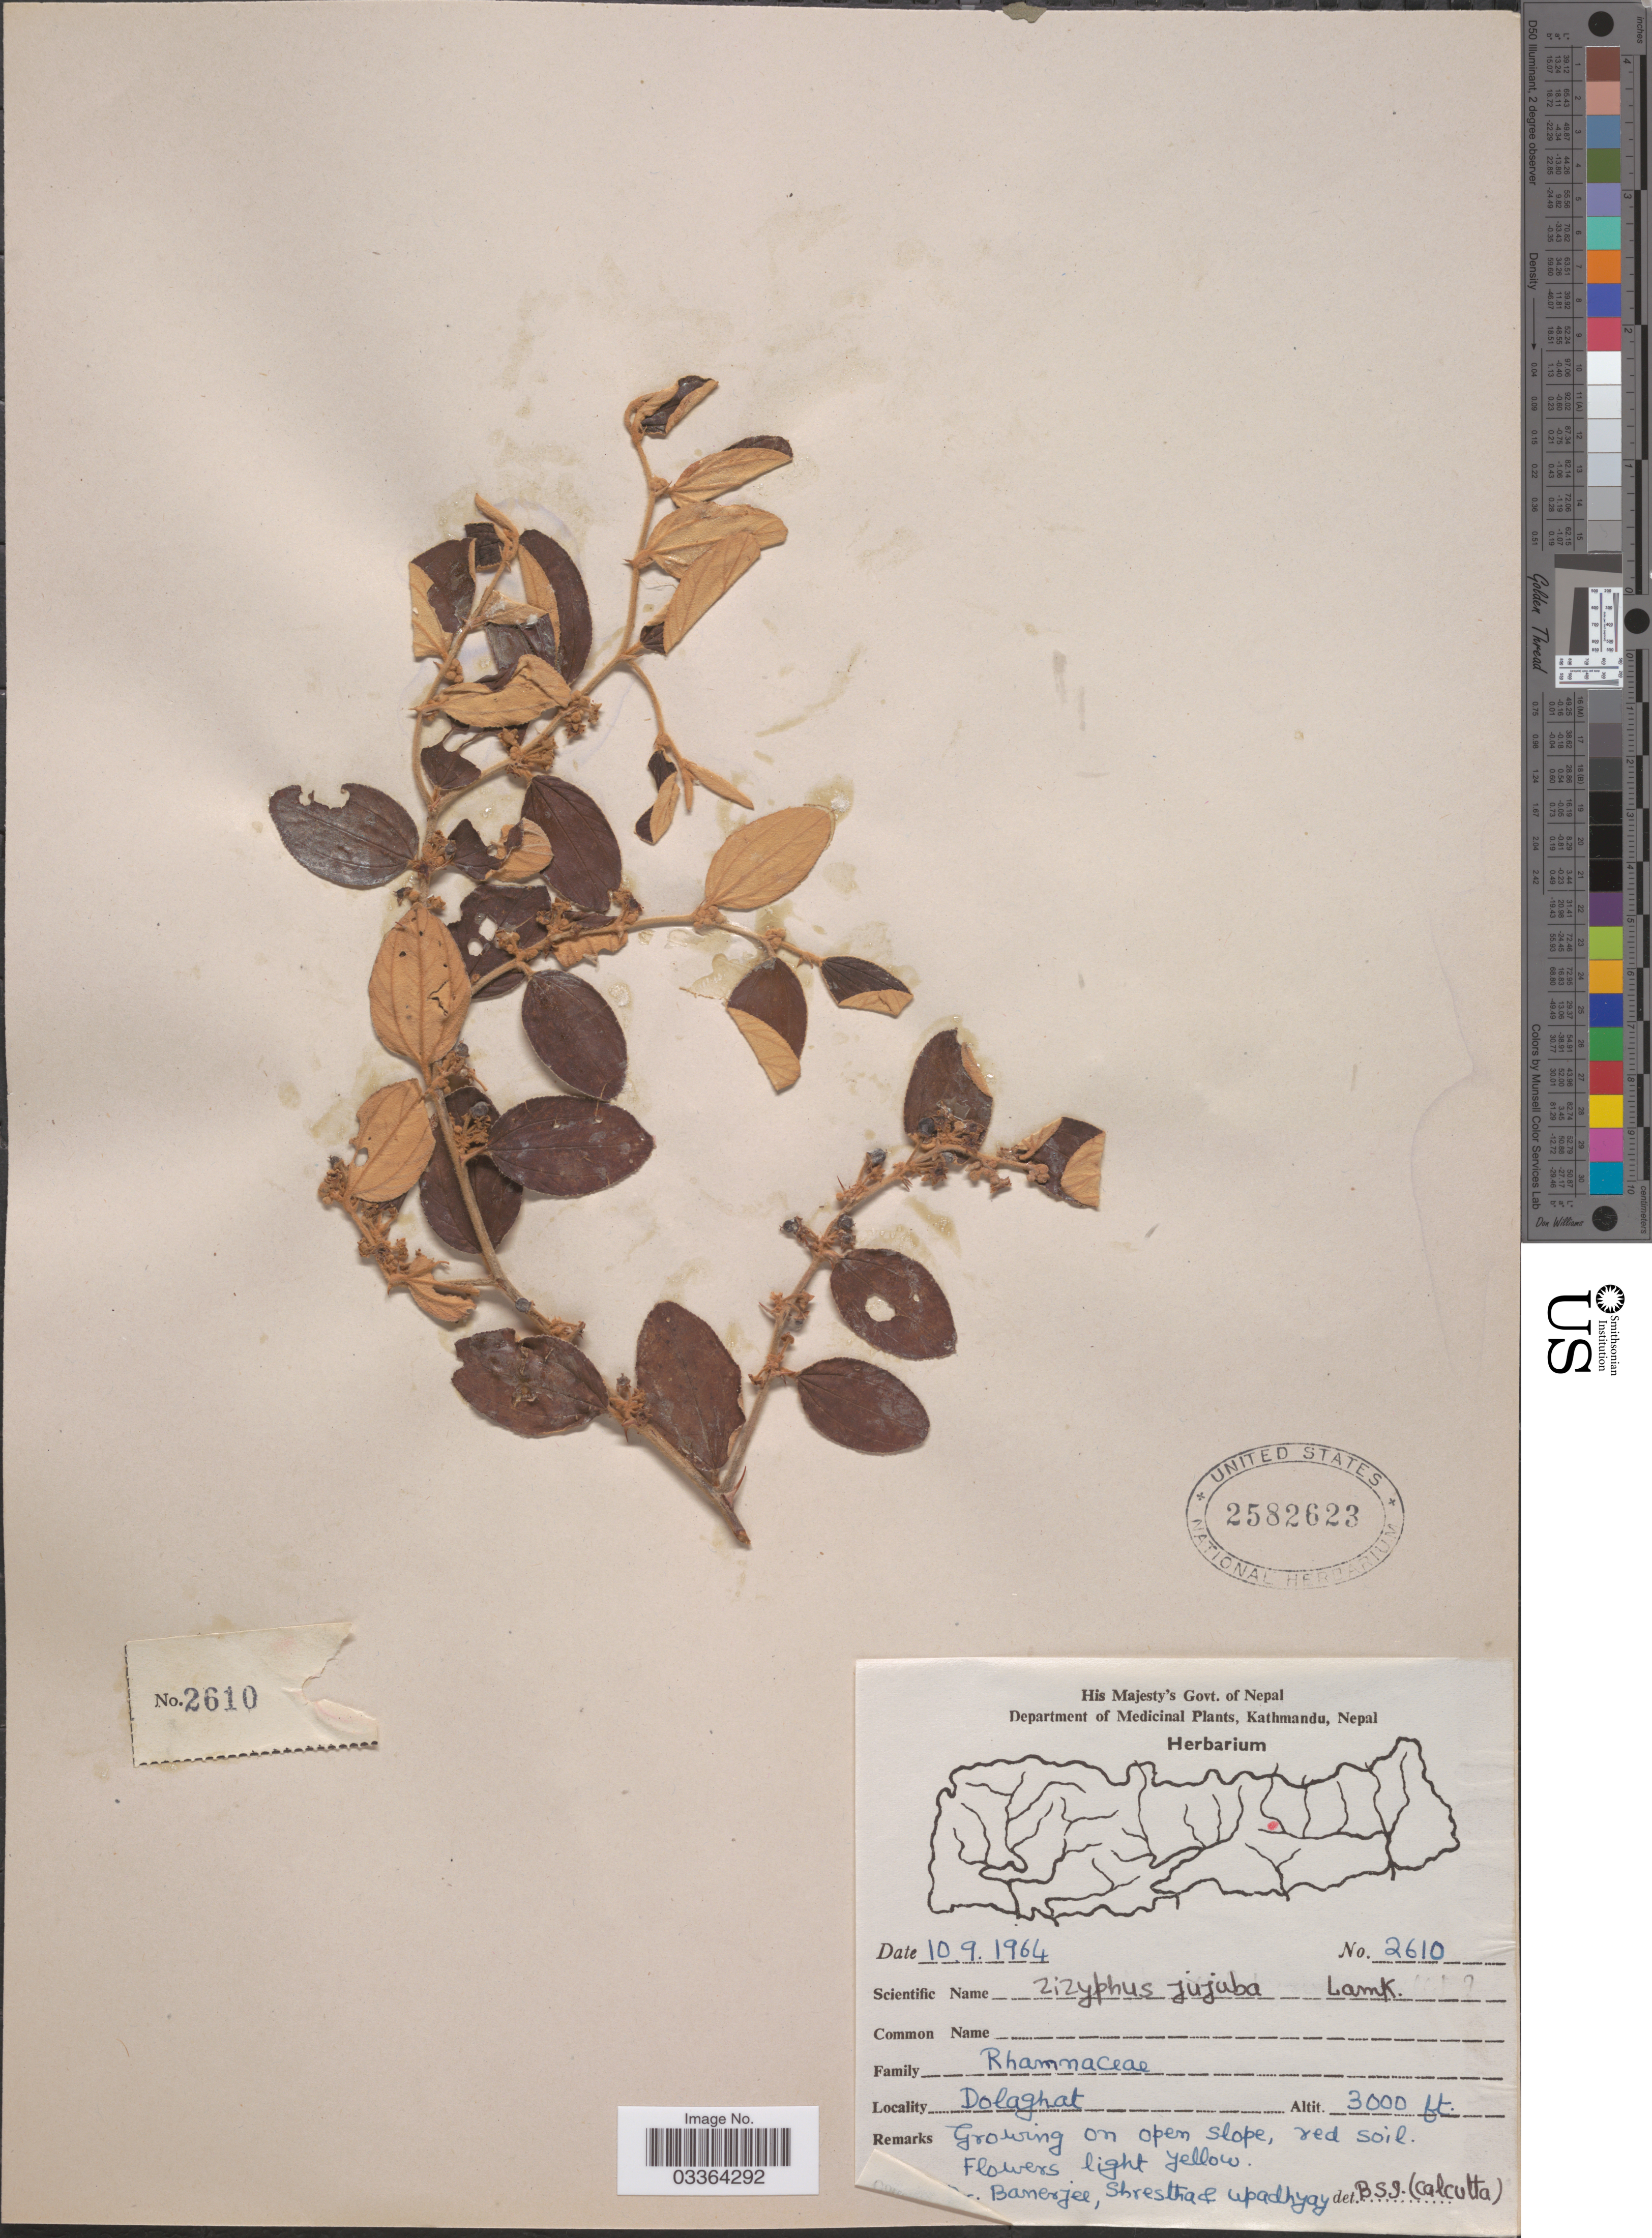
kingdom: Plantae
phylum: Tracheophyta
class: Magnoliopsida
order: Rosales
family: Rhamnaceae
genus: Ziziphus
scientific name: Ziziphus jujuba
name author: Mill.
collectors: -. Banerjee, -. Shrestha & Upadhyay, --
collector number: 2610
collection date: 1964-09-10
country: Nepal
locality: Dolaghat.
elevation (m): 914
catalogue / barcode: US 2582623